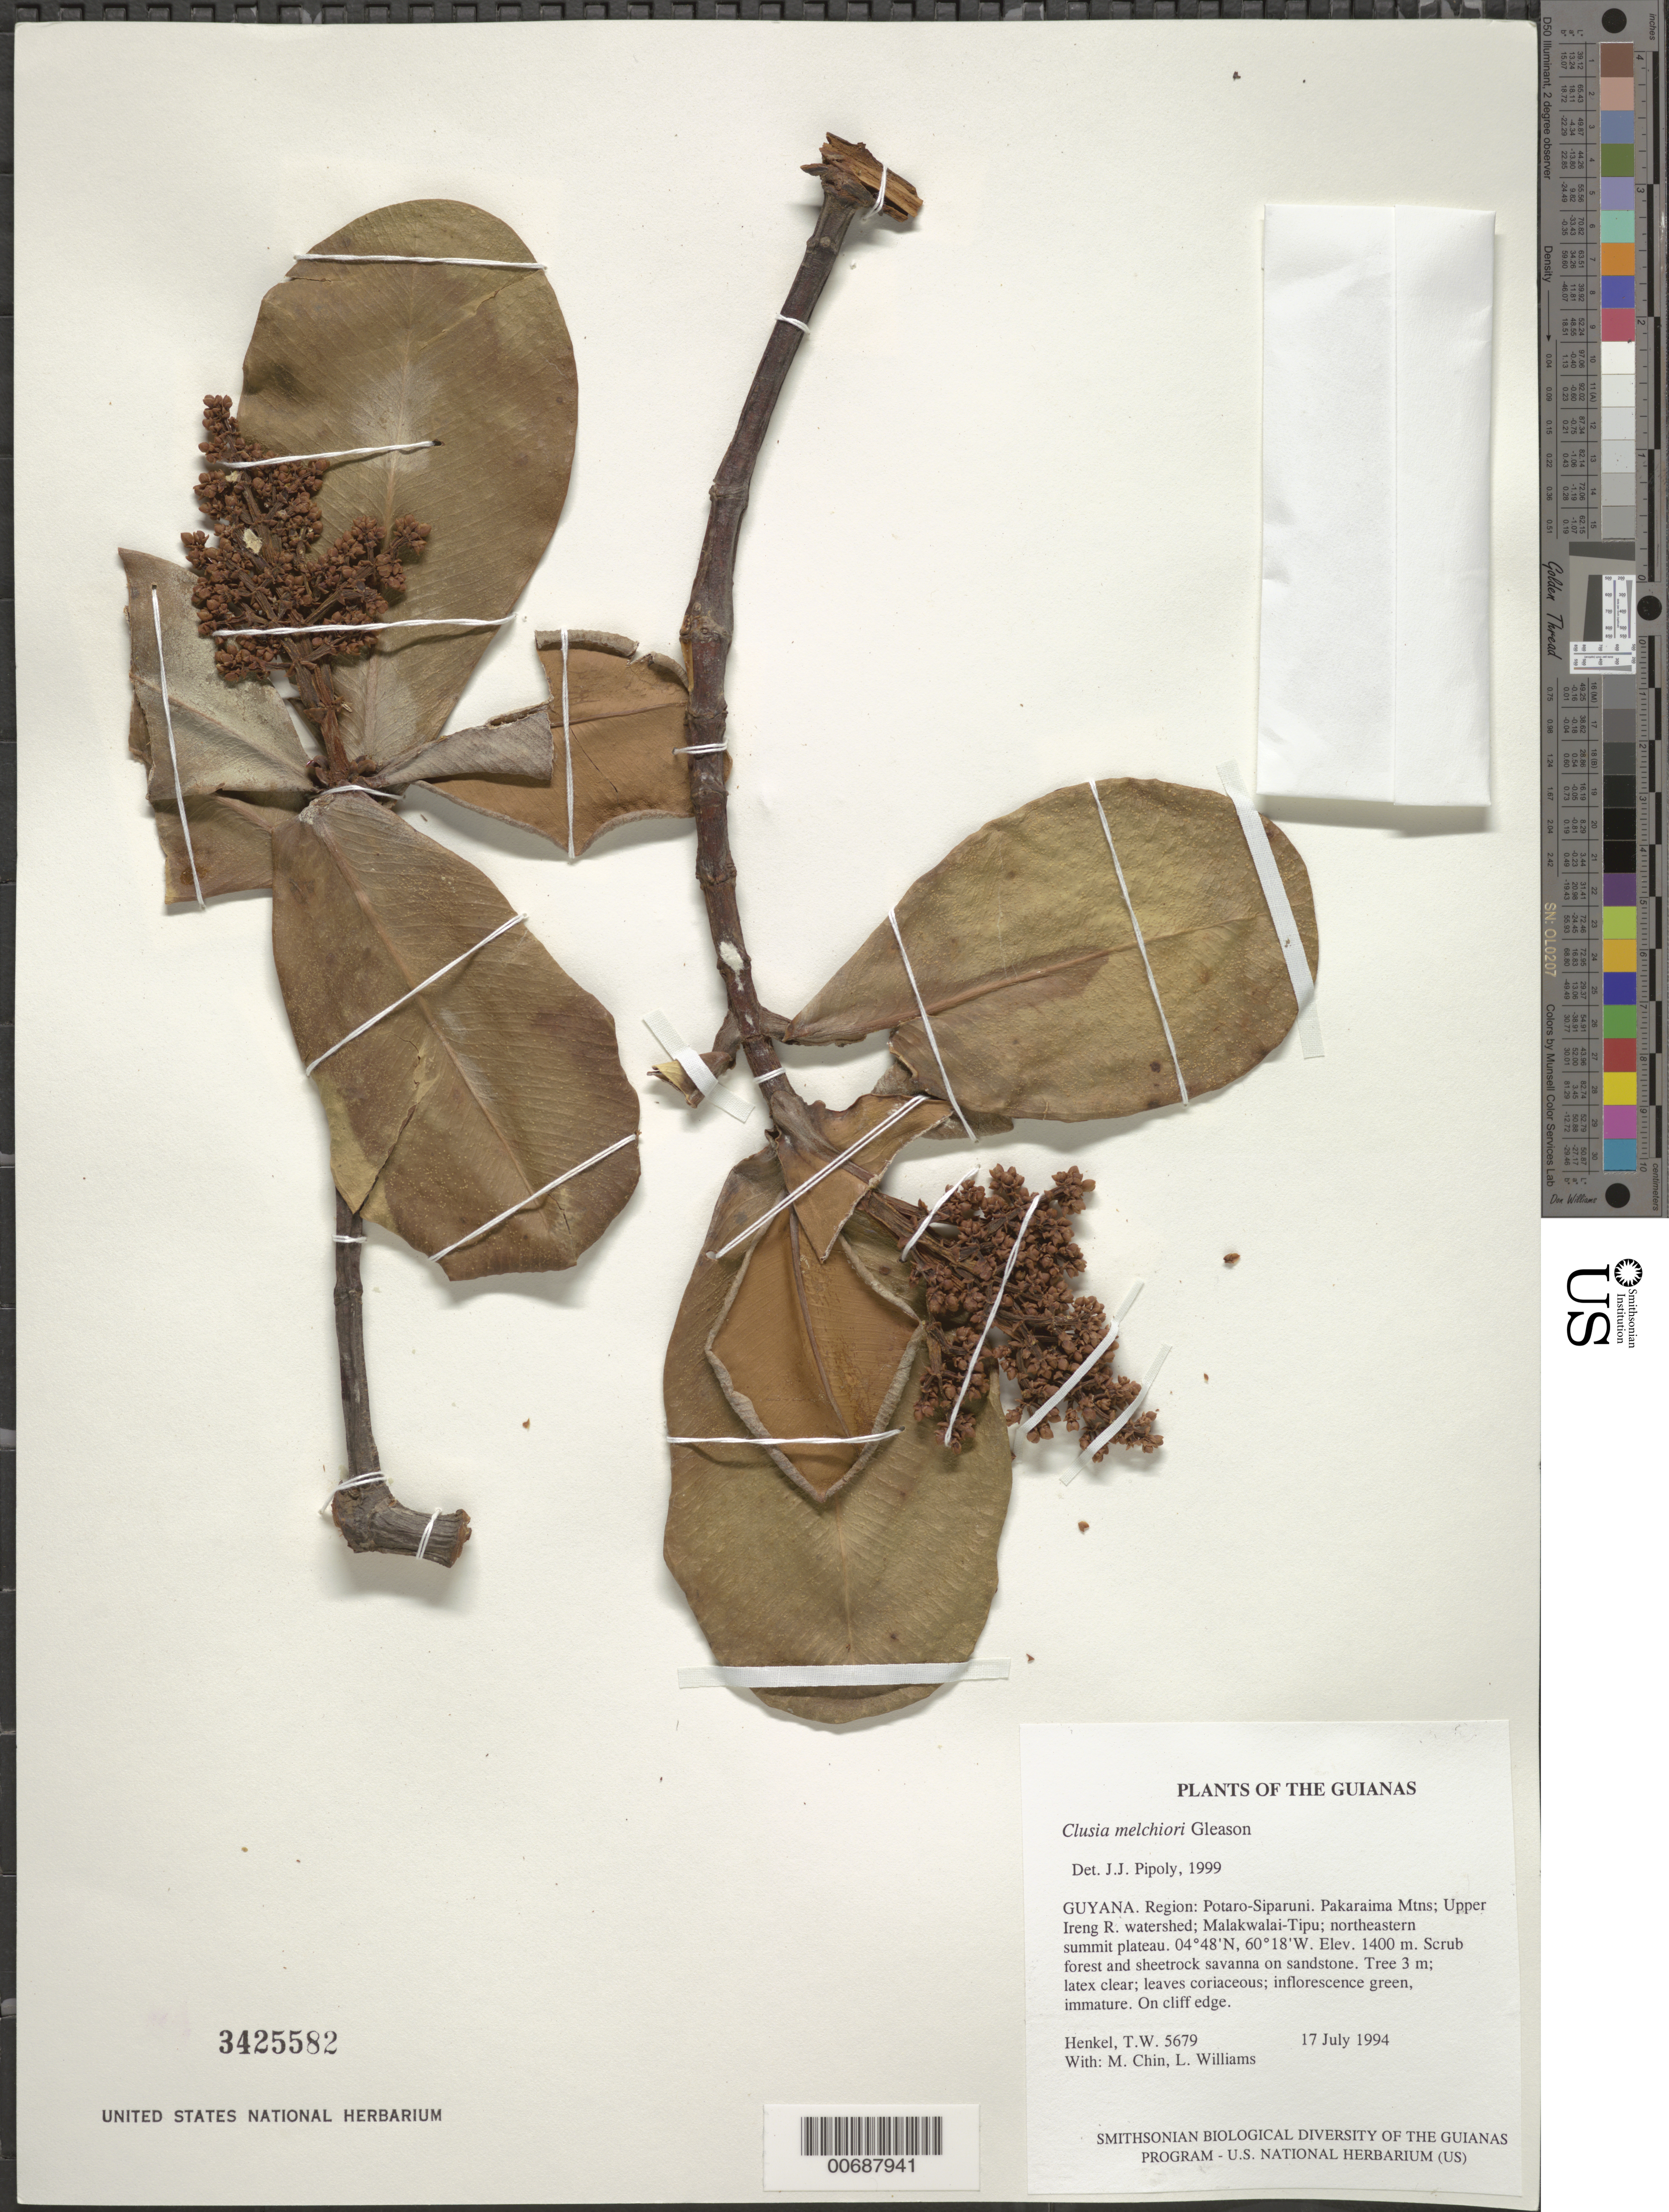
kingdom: Plantae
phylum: Tracheophyta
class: Magnoliopsida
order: Malpighiales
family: Clusiaceae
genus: Clusia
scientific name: Clusia melchiori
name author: Gleason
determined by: Pipoly, J. J., III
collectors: T. Henkel, M. Chin & L. Williams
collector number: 5679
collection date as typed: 17 July 1994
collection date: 1994-07-17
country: Guyana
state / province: Potaro-Siparuni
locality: Pakaraima Mtns; Upper Ireng R. watershed; Malakwalai-Tipu; northeastern summit plateau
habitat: Scrub forest and sheetrock savanna on sandstone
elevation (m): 1400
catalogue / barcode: US 3425582